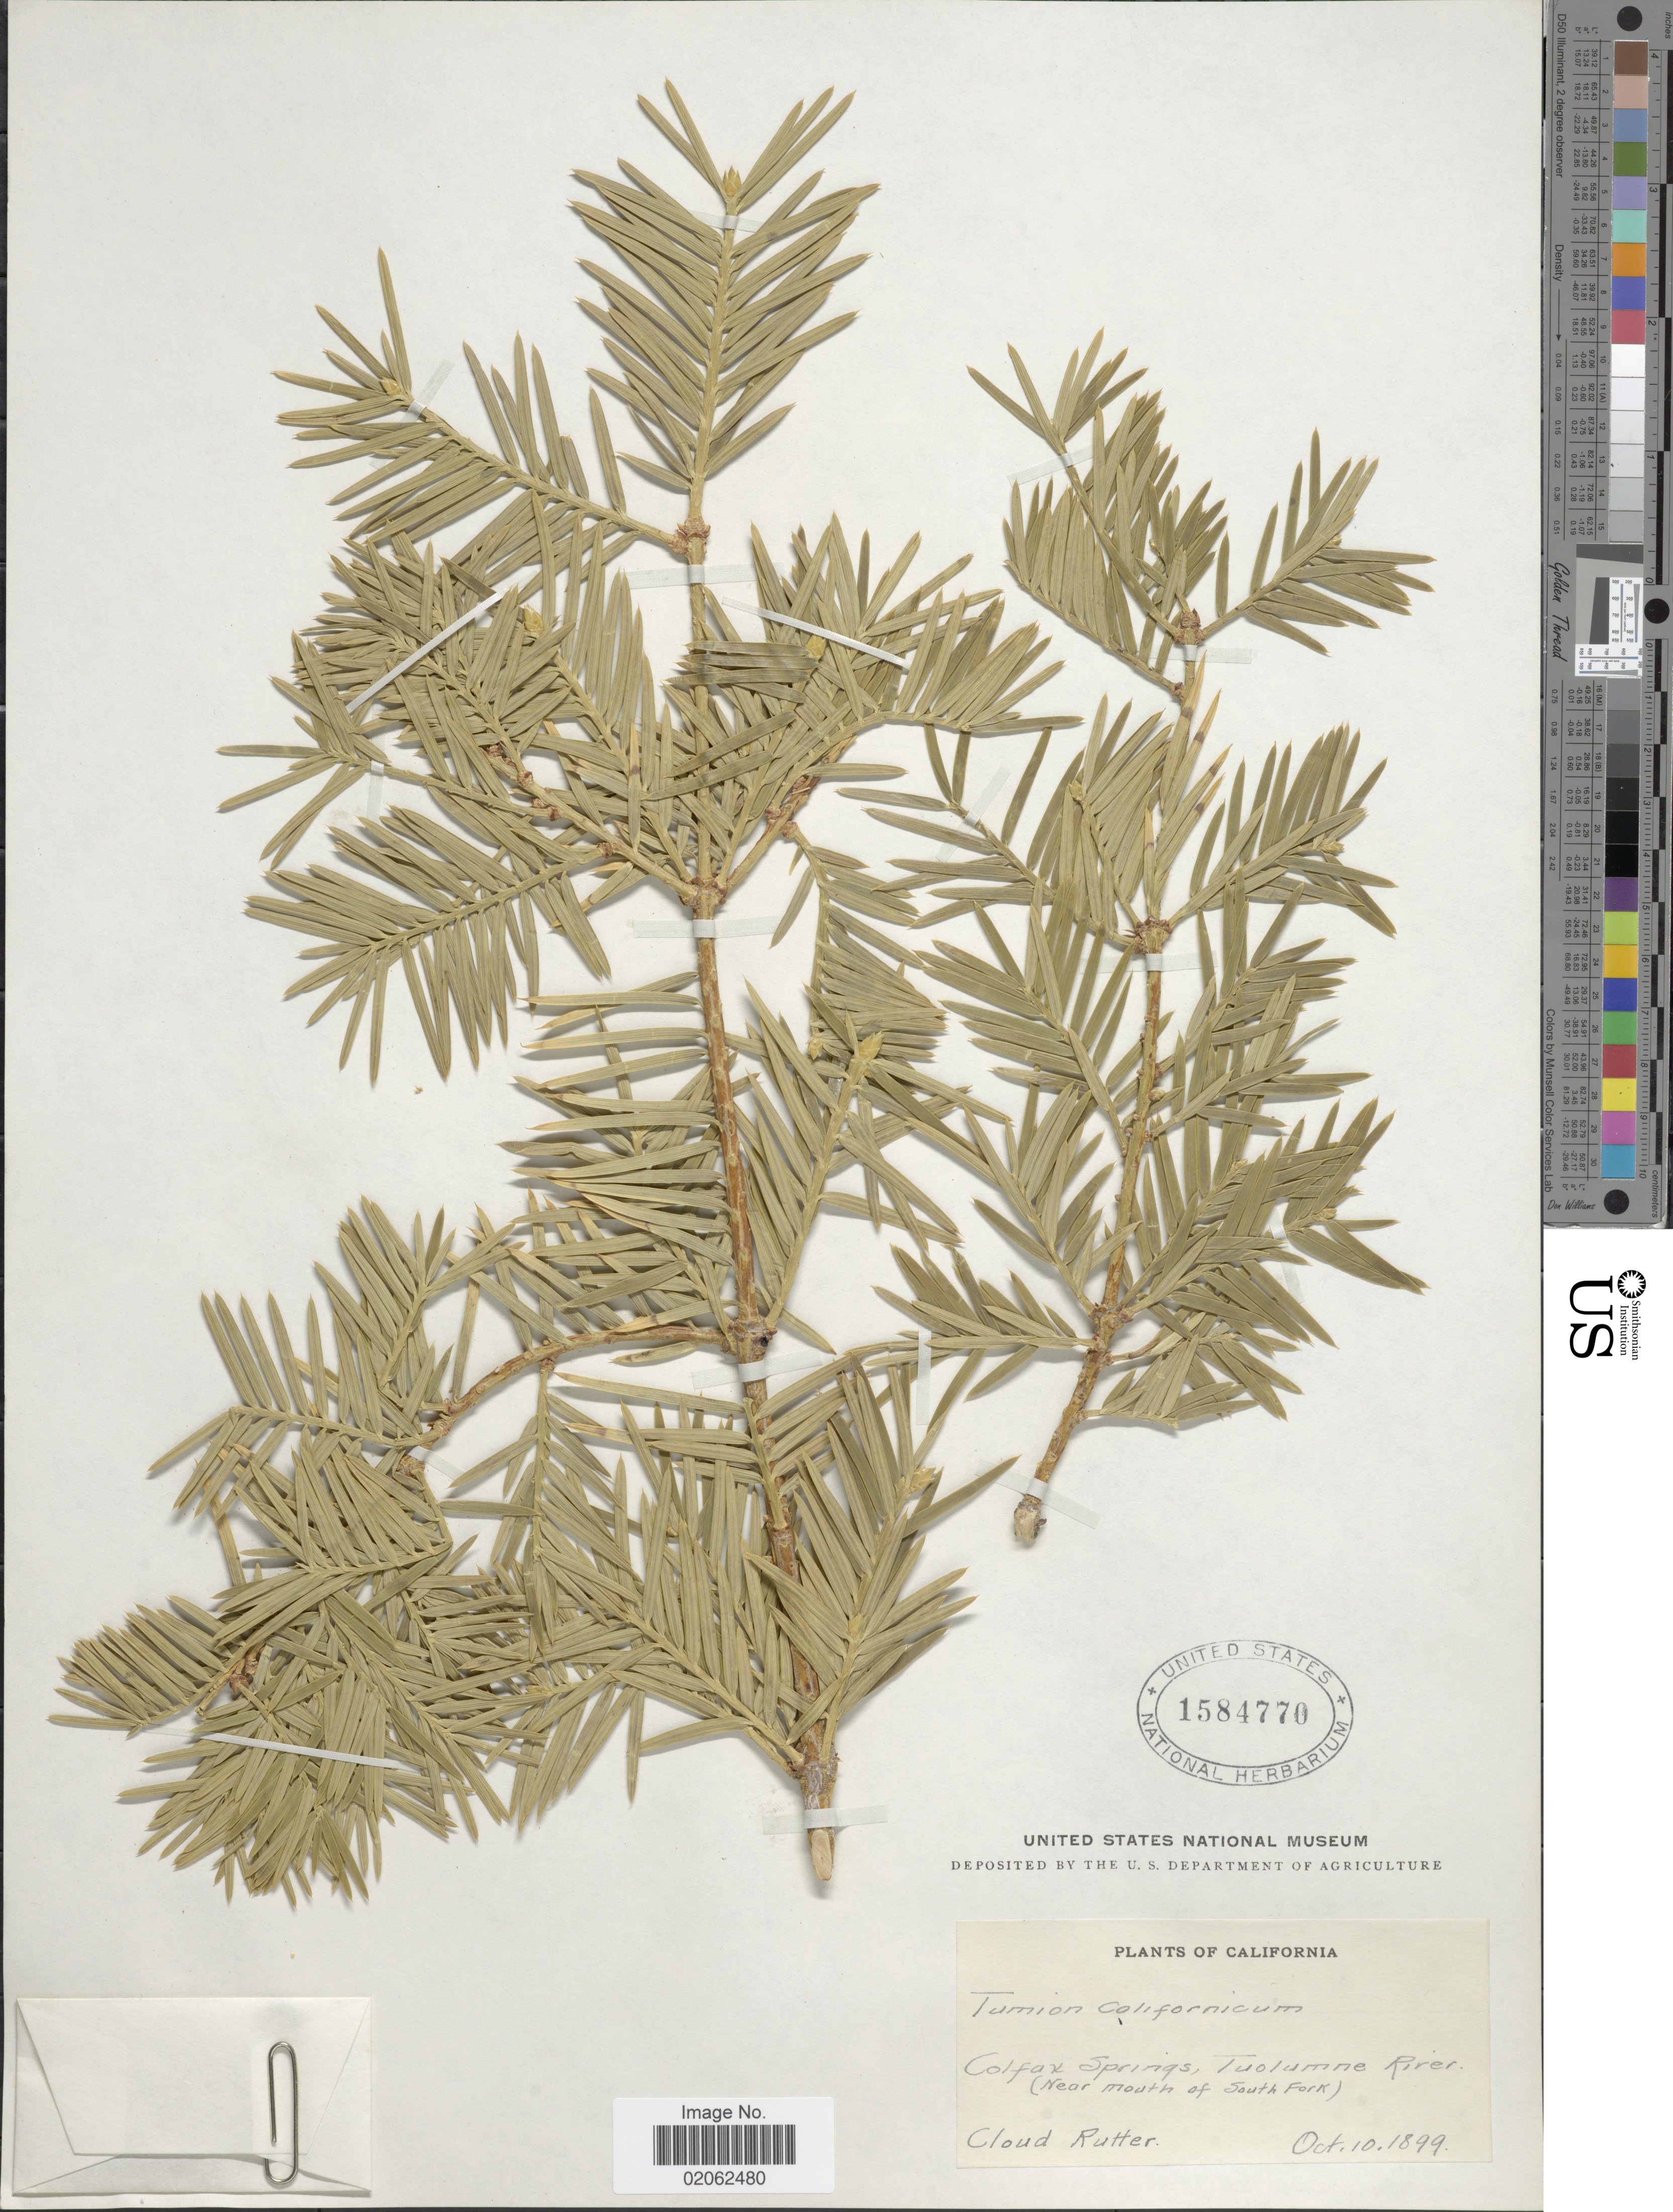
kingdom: Plantae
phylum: Tracheophyta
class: Pinopsida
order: Pinales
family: Taxaceae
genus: Torreya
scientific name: Torreya californica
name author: Torr.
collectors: C. Rutter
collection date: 1899-10-10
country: United States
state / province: California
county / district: Tuolumne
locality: Colfax Springs, Tuolumne River. (near mouth of South Fork)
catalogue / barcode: US 1584770